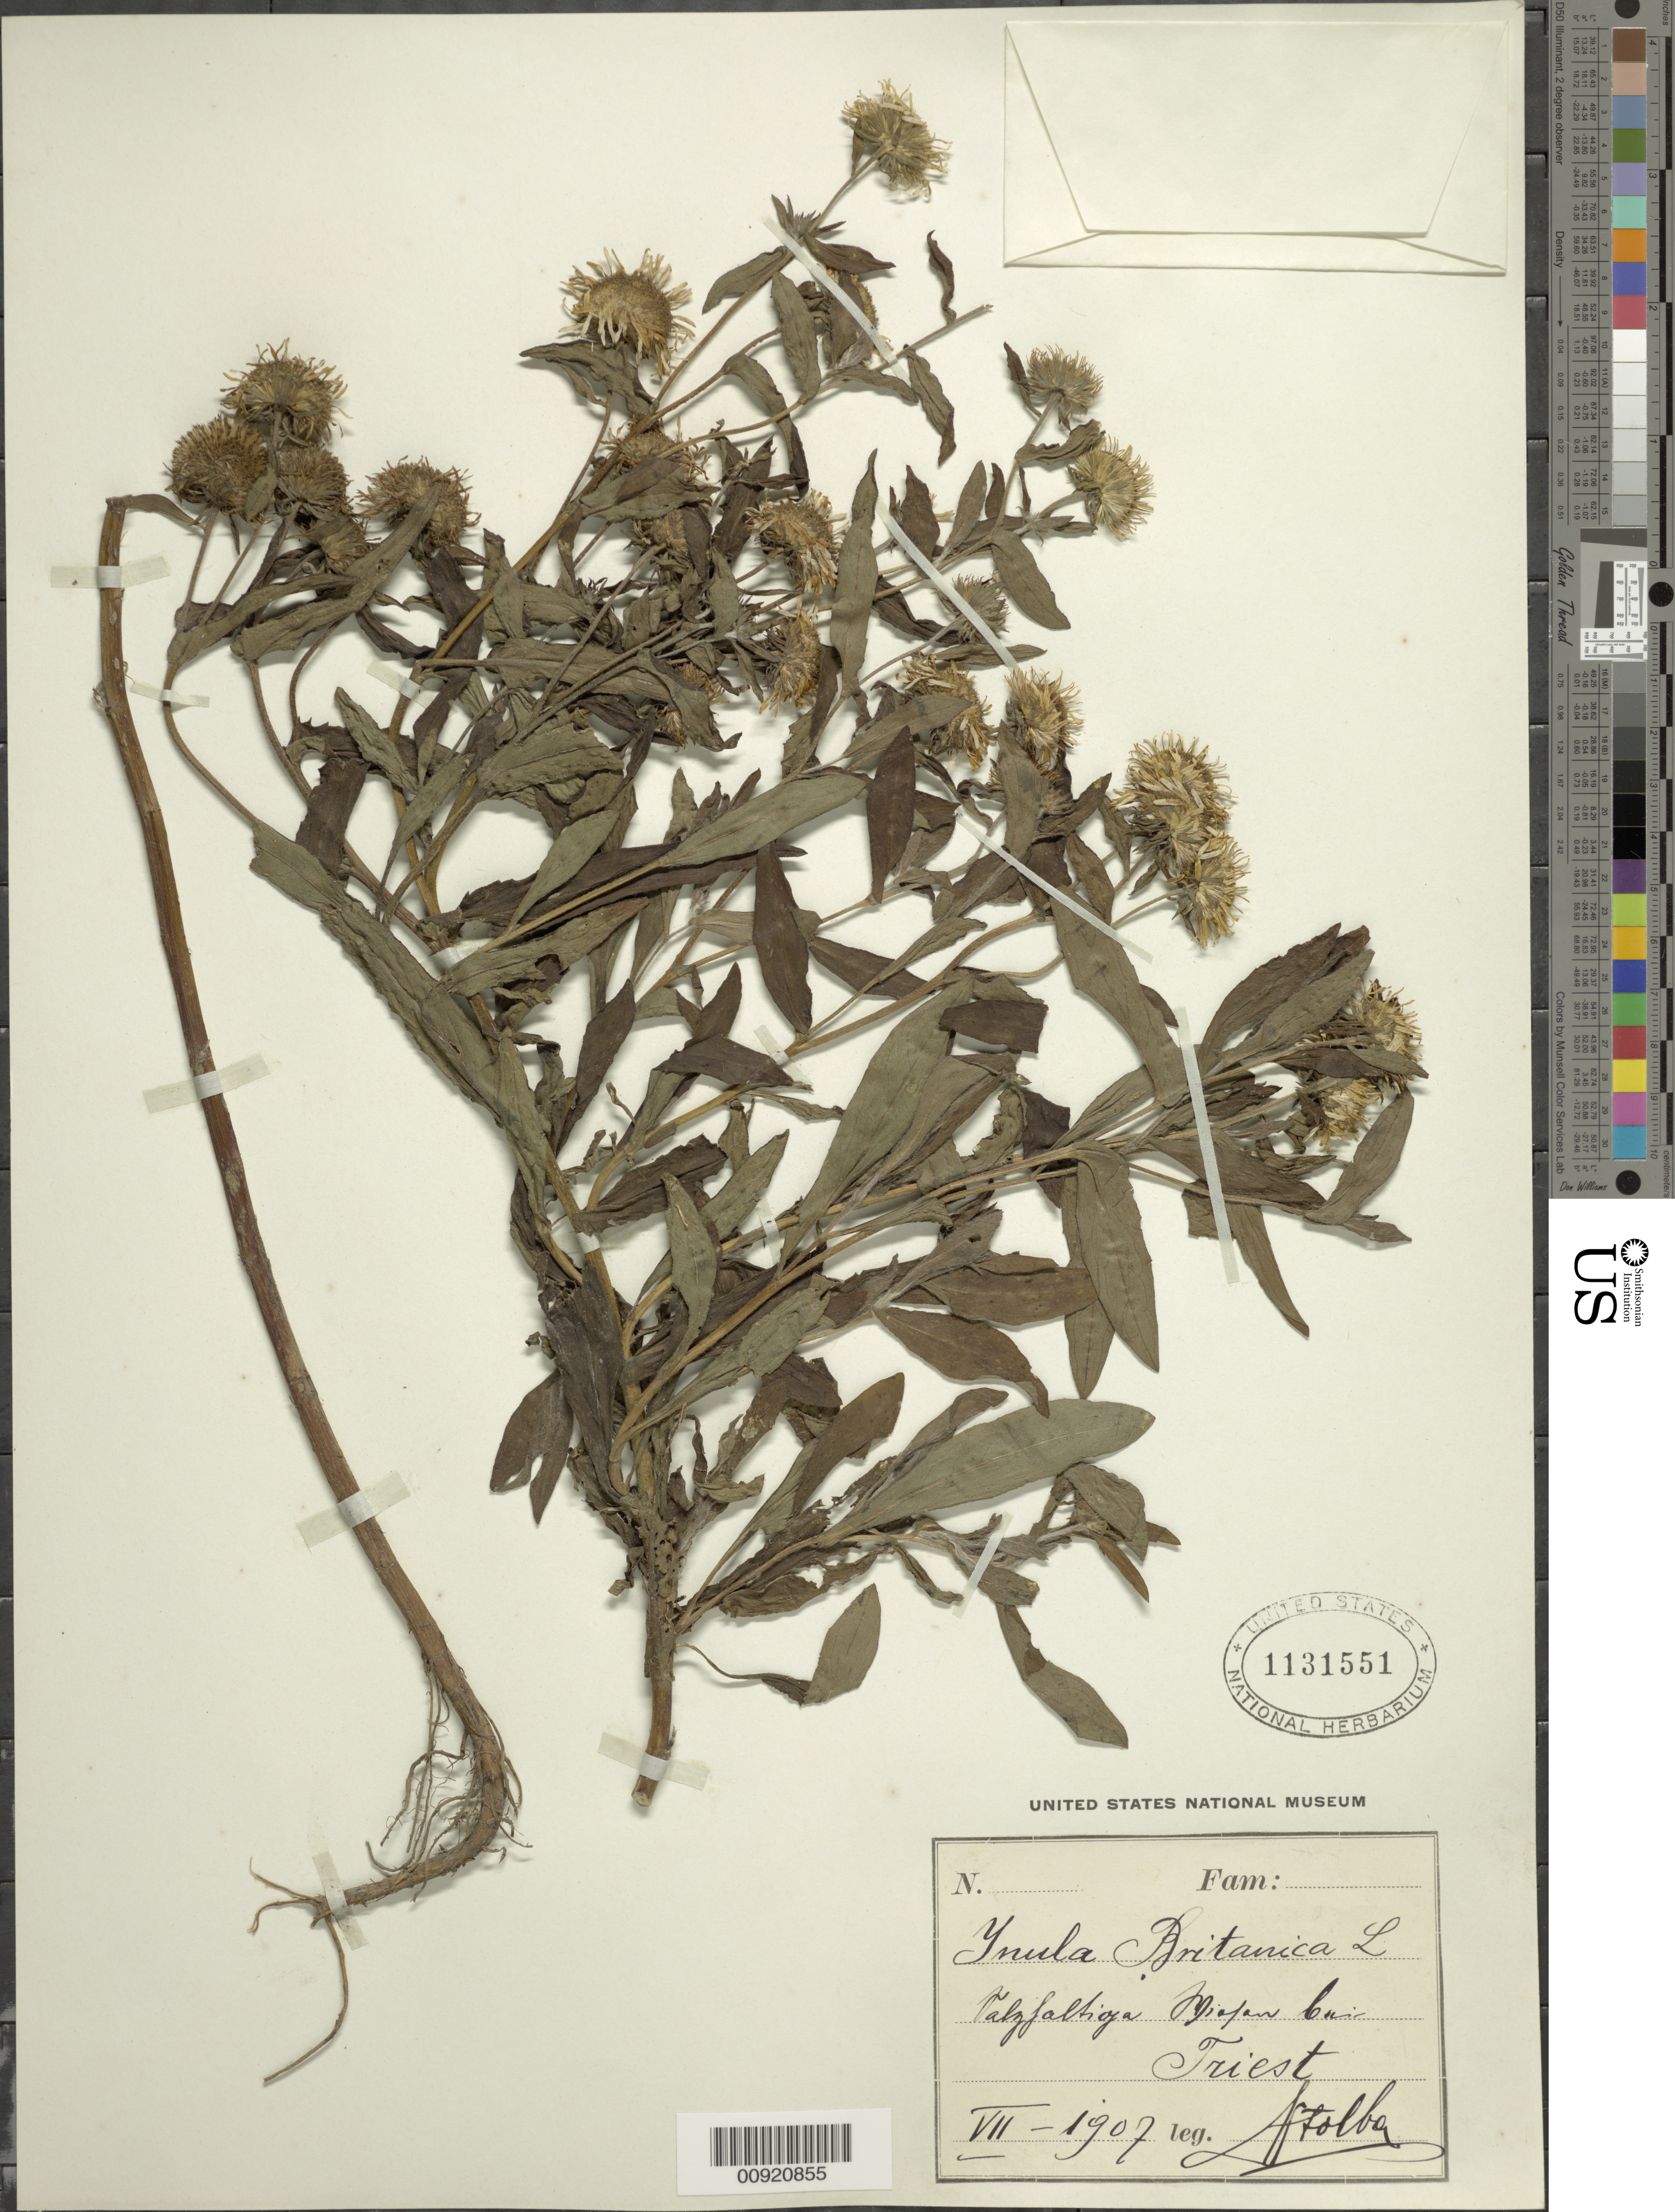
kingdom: Plantae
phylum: Tracheophyta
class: Magnoliopsida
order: Asterales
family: Asteraceae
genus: Inula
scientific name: Inula britannica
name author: L.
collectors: Stolba, F.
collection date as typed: Aug 1907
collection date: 1907-08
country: Italy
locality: Trieste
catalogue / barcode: US 1131551